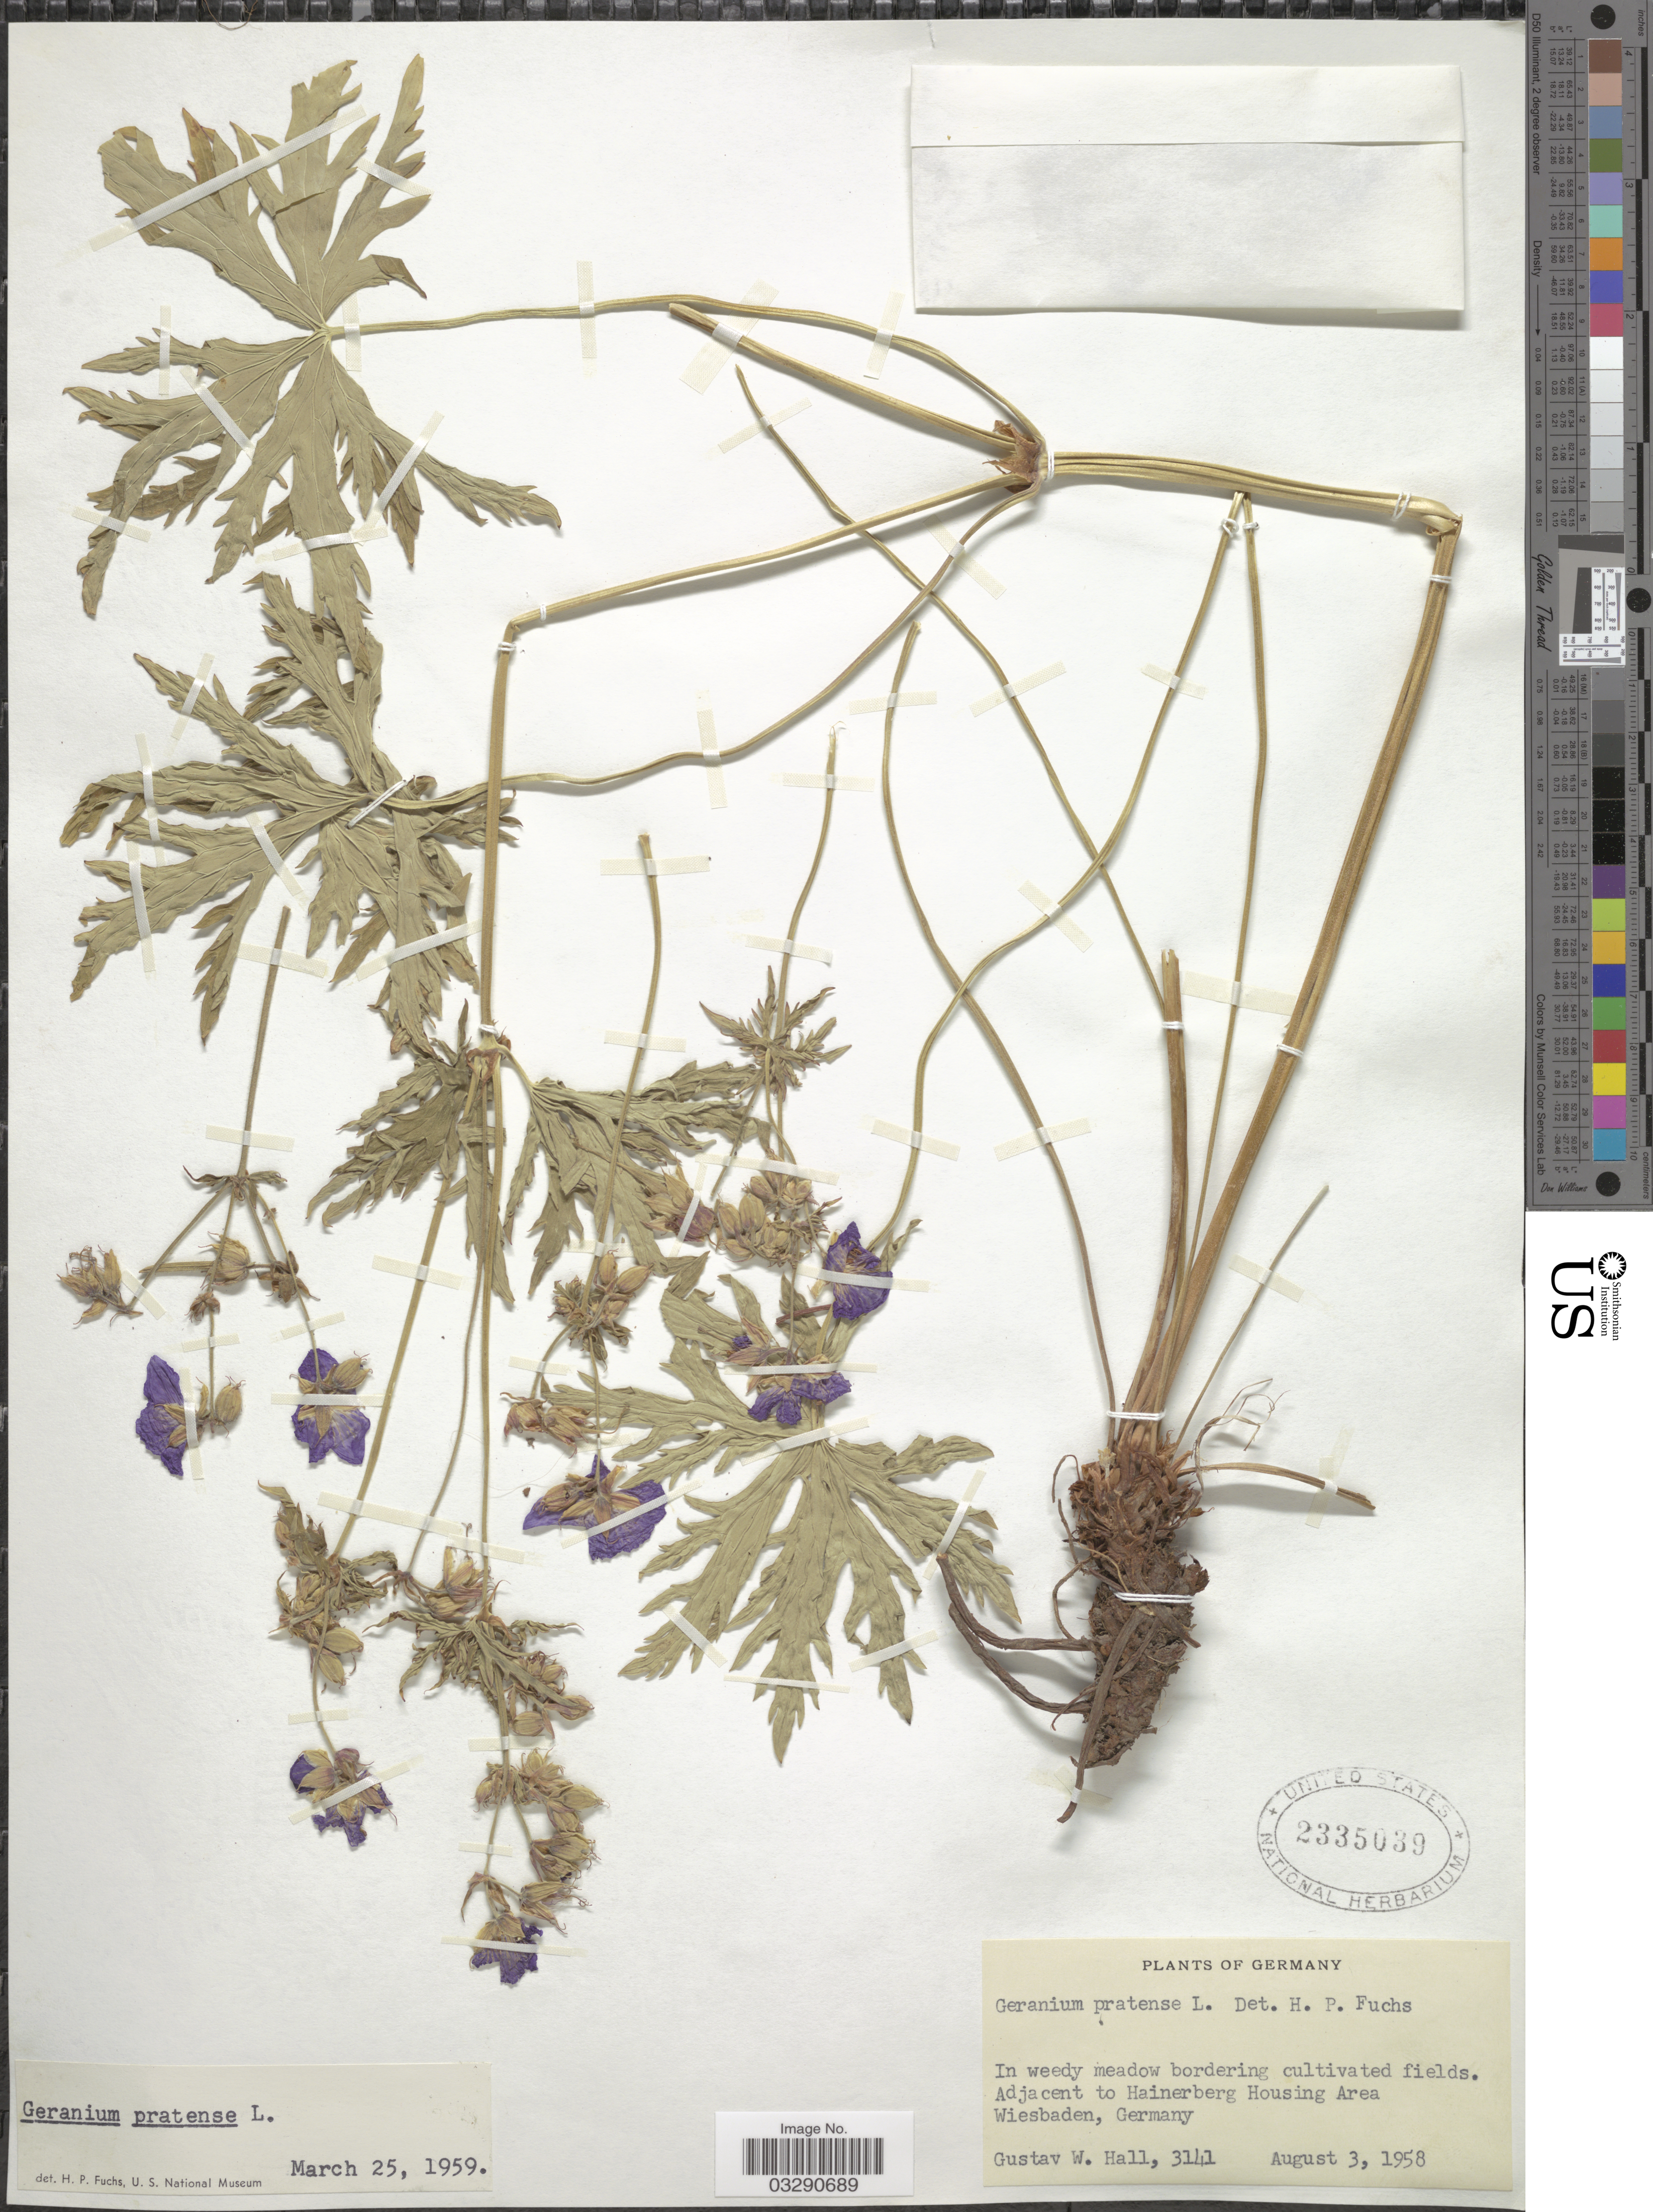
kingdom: Plantae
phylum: Tracheophyta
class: Magnoliopsida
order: Geraniales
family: Geraniaceae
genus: Geranium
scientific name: Geranium pratense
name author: L.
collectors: G. Hall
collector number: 3141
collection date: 1958-08-03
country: Germany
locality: Adjacent to Hainerberg Housing Area Wiesbaden.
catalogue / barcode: US 2335039